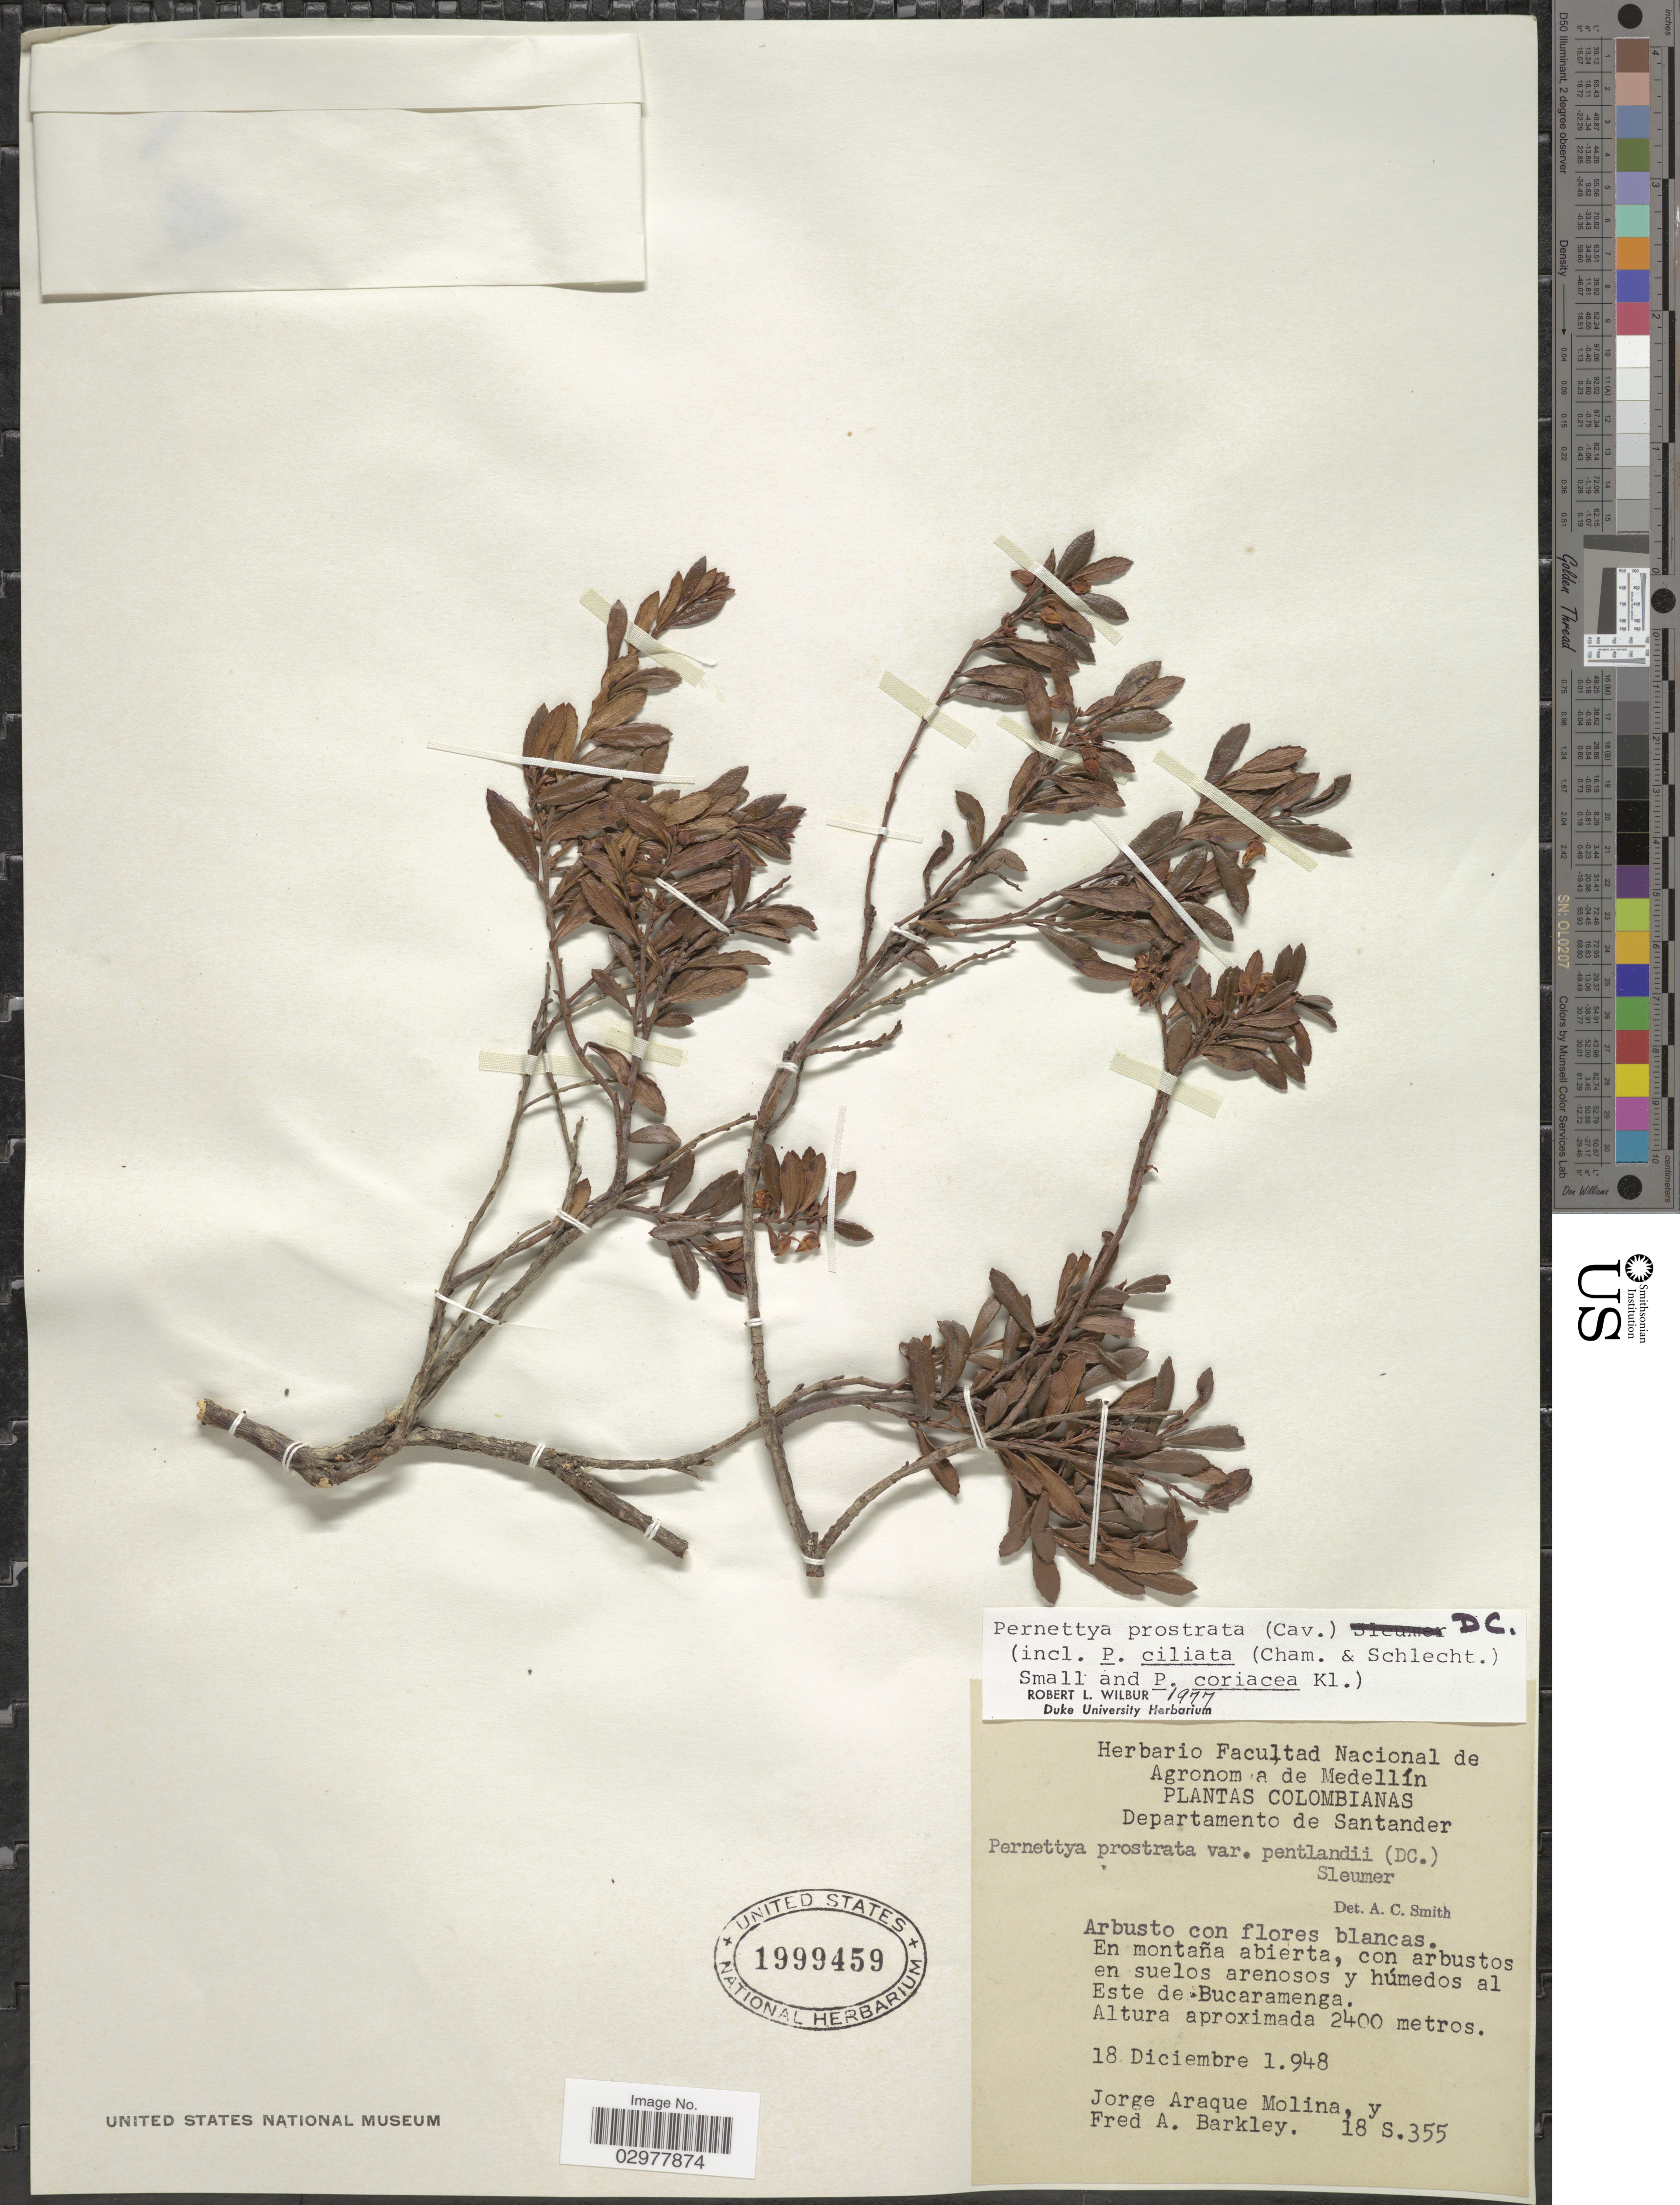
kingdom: Plantae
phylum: Tracheophyta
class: Magnoliopsida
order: Ericales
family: Ericaceae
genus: Pernettya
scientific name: Pernettya prostrata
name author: (Cav.) DC.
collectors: J. A. Molina & F. A. Barkley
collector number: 18 S.355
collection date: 1948-12-18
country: Colombia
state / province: Santander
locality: Departamento de Santander. Al Este de Bucaramenga.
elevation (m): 2400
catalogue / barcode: US 1999459